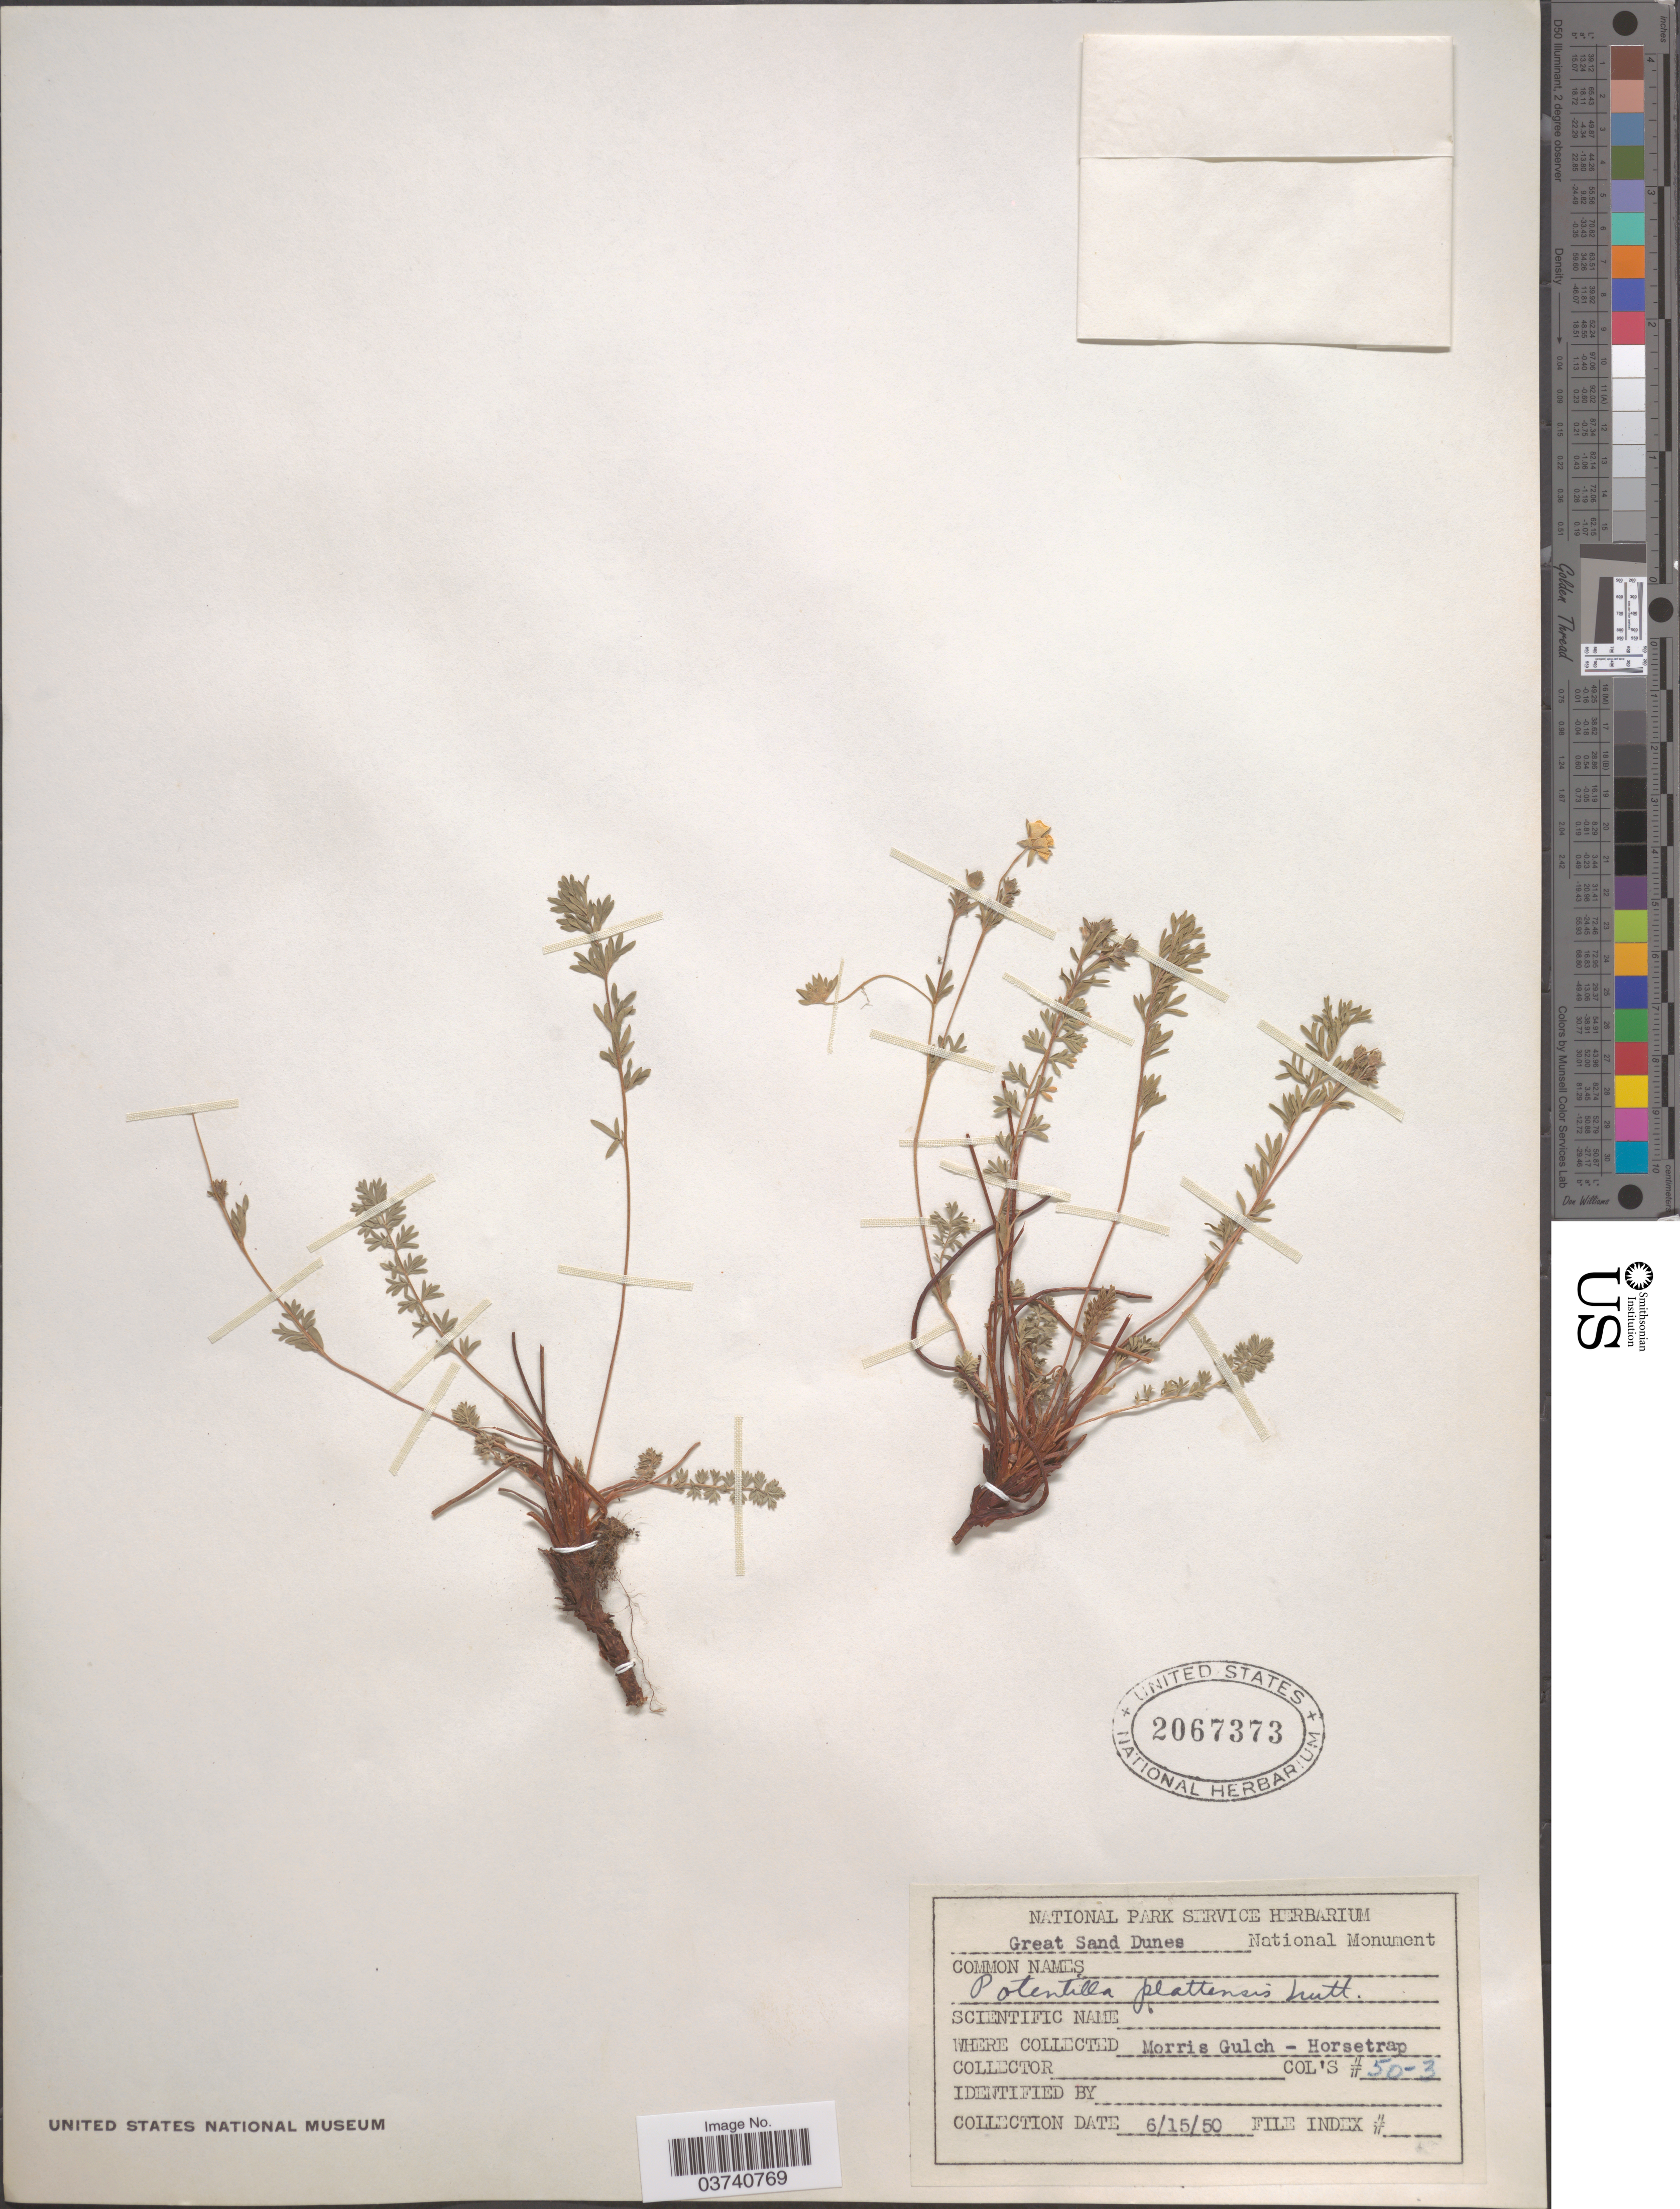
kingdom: Plantae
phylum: Tracheophyta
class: Magnoliopsida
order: Rosales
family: Rosaceae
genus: Potentilla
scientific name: Potentilla plattensis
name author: Nutt.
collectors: U. S. Park Service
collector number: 50-3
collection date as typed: Transcribed d/m/y: 15/6/50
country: United States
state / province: Colorado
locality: Great Sand Dunes National Monument. Morris Gulch- Horsetrap.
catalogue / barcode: US 2067373